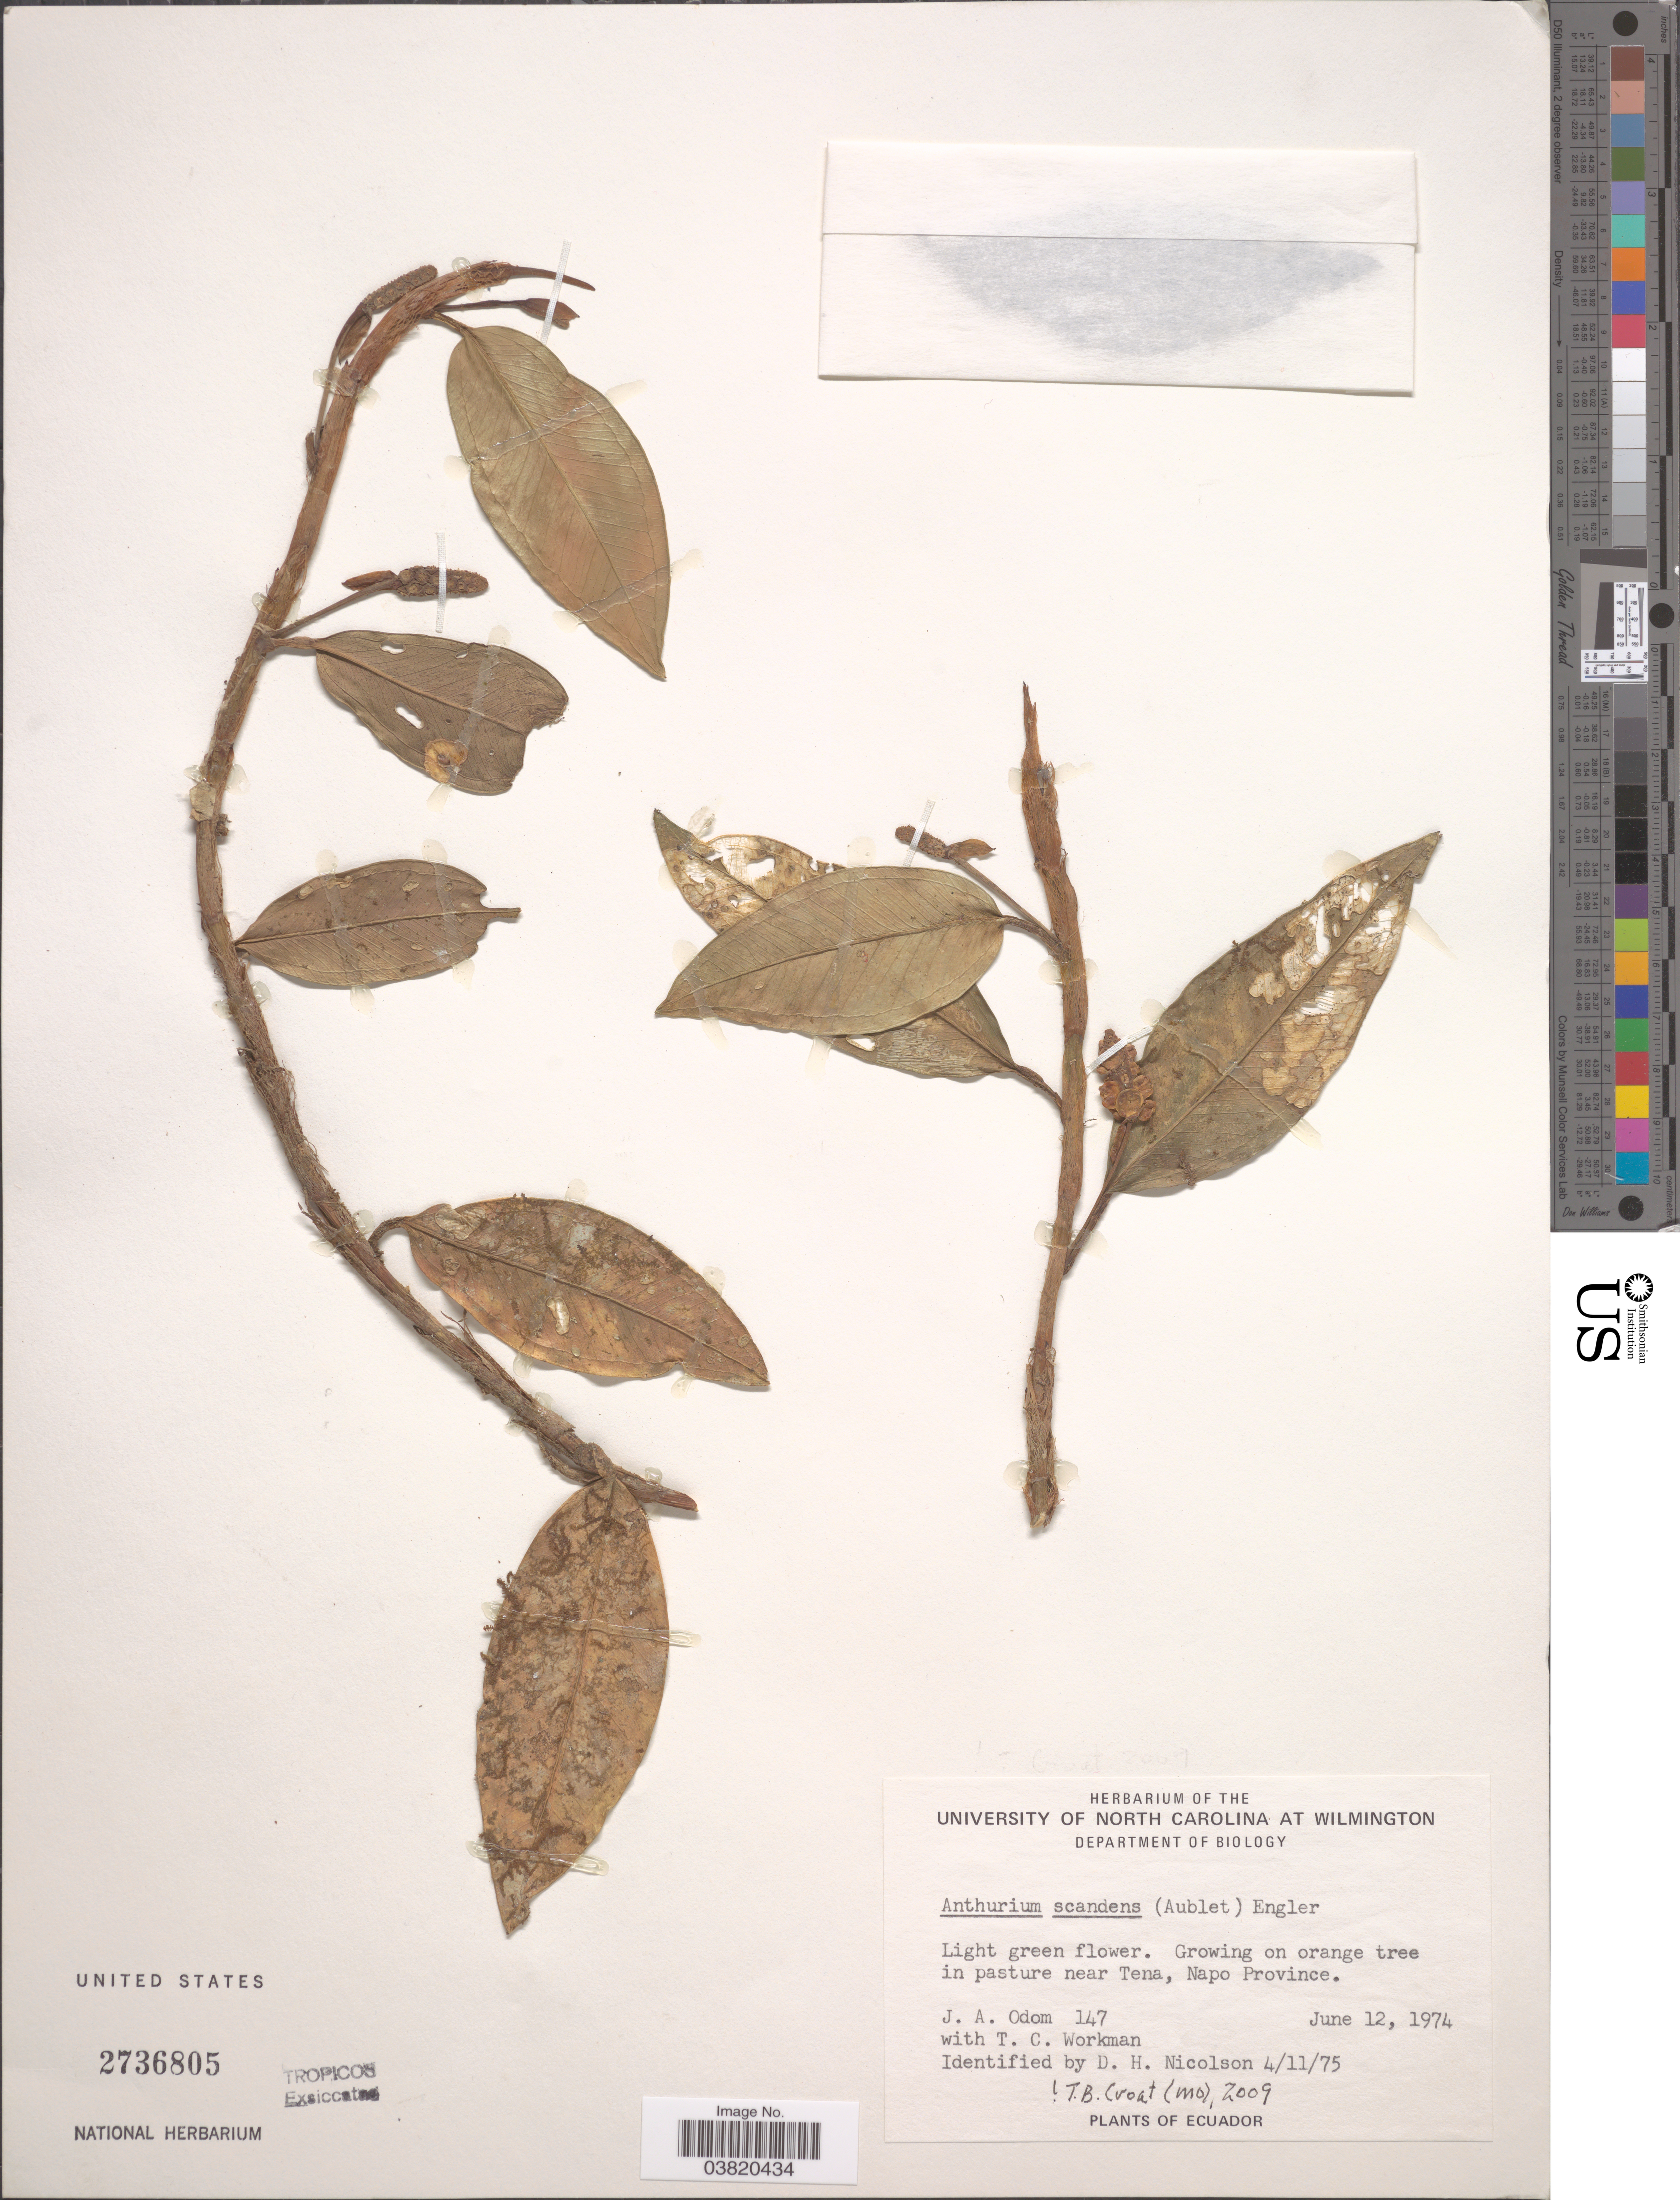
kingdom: Plantae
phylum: Tracheophyta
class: Liliopsida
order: Alismatales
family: Araceae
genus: Anthurium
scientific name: Anthurium scandens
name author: (Aubl.) Engl.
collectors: J. Odom & T. Workman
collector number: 147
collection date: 1974-06-12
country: Ecuador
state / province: Napo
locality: In pasture near Tena.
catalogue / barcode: US 2736805